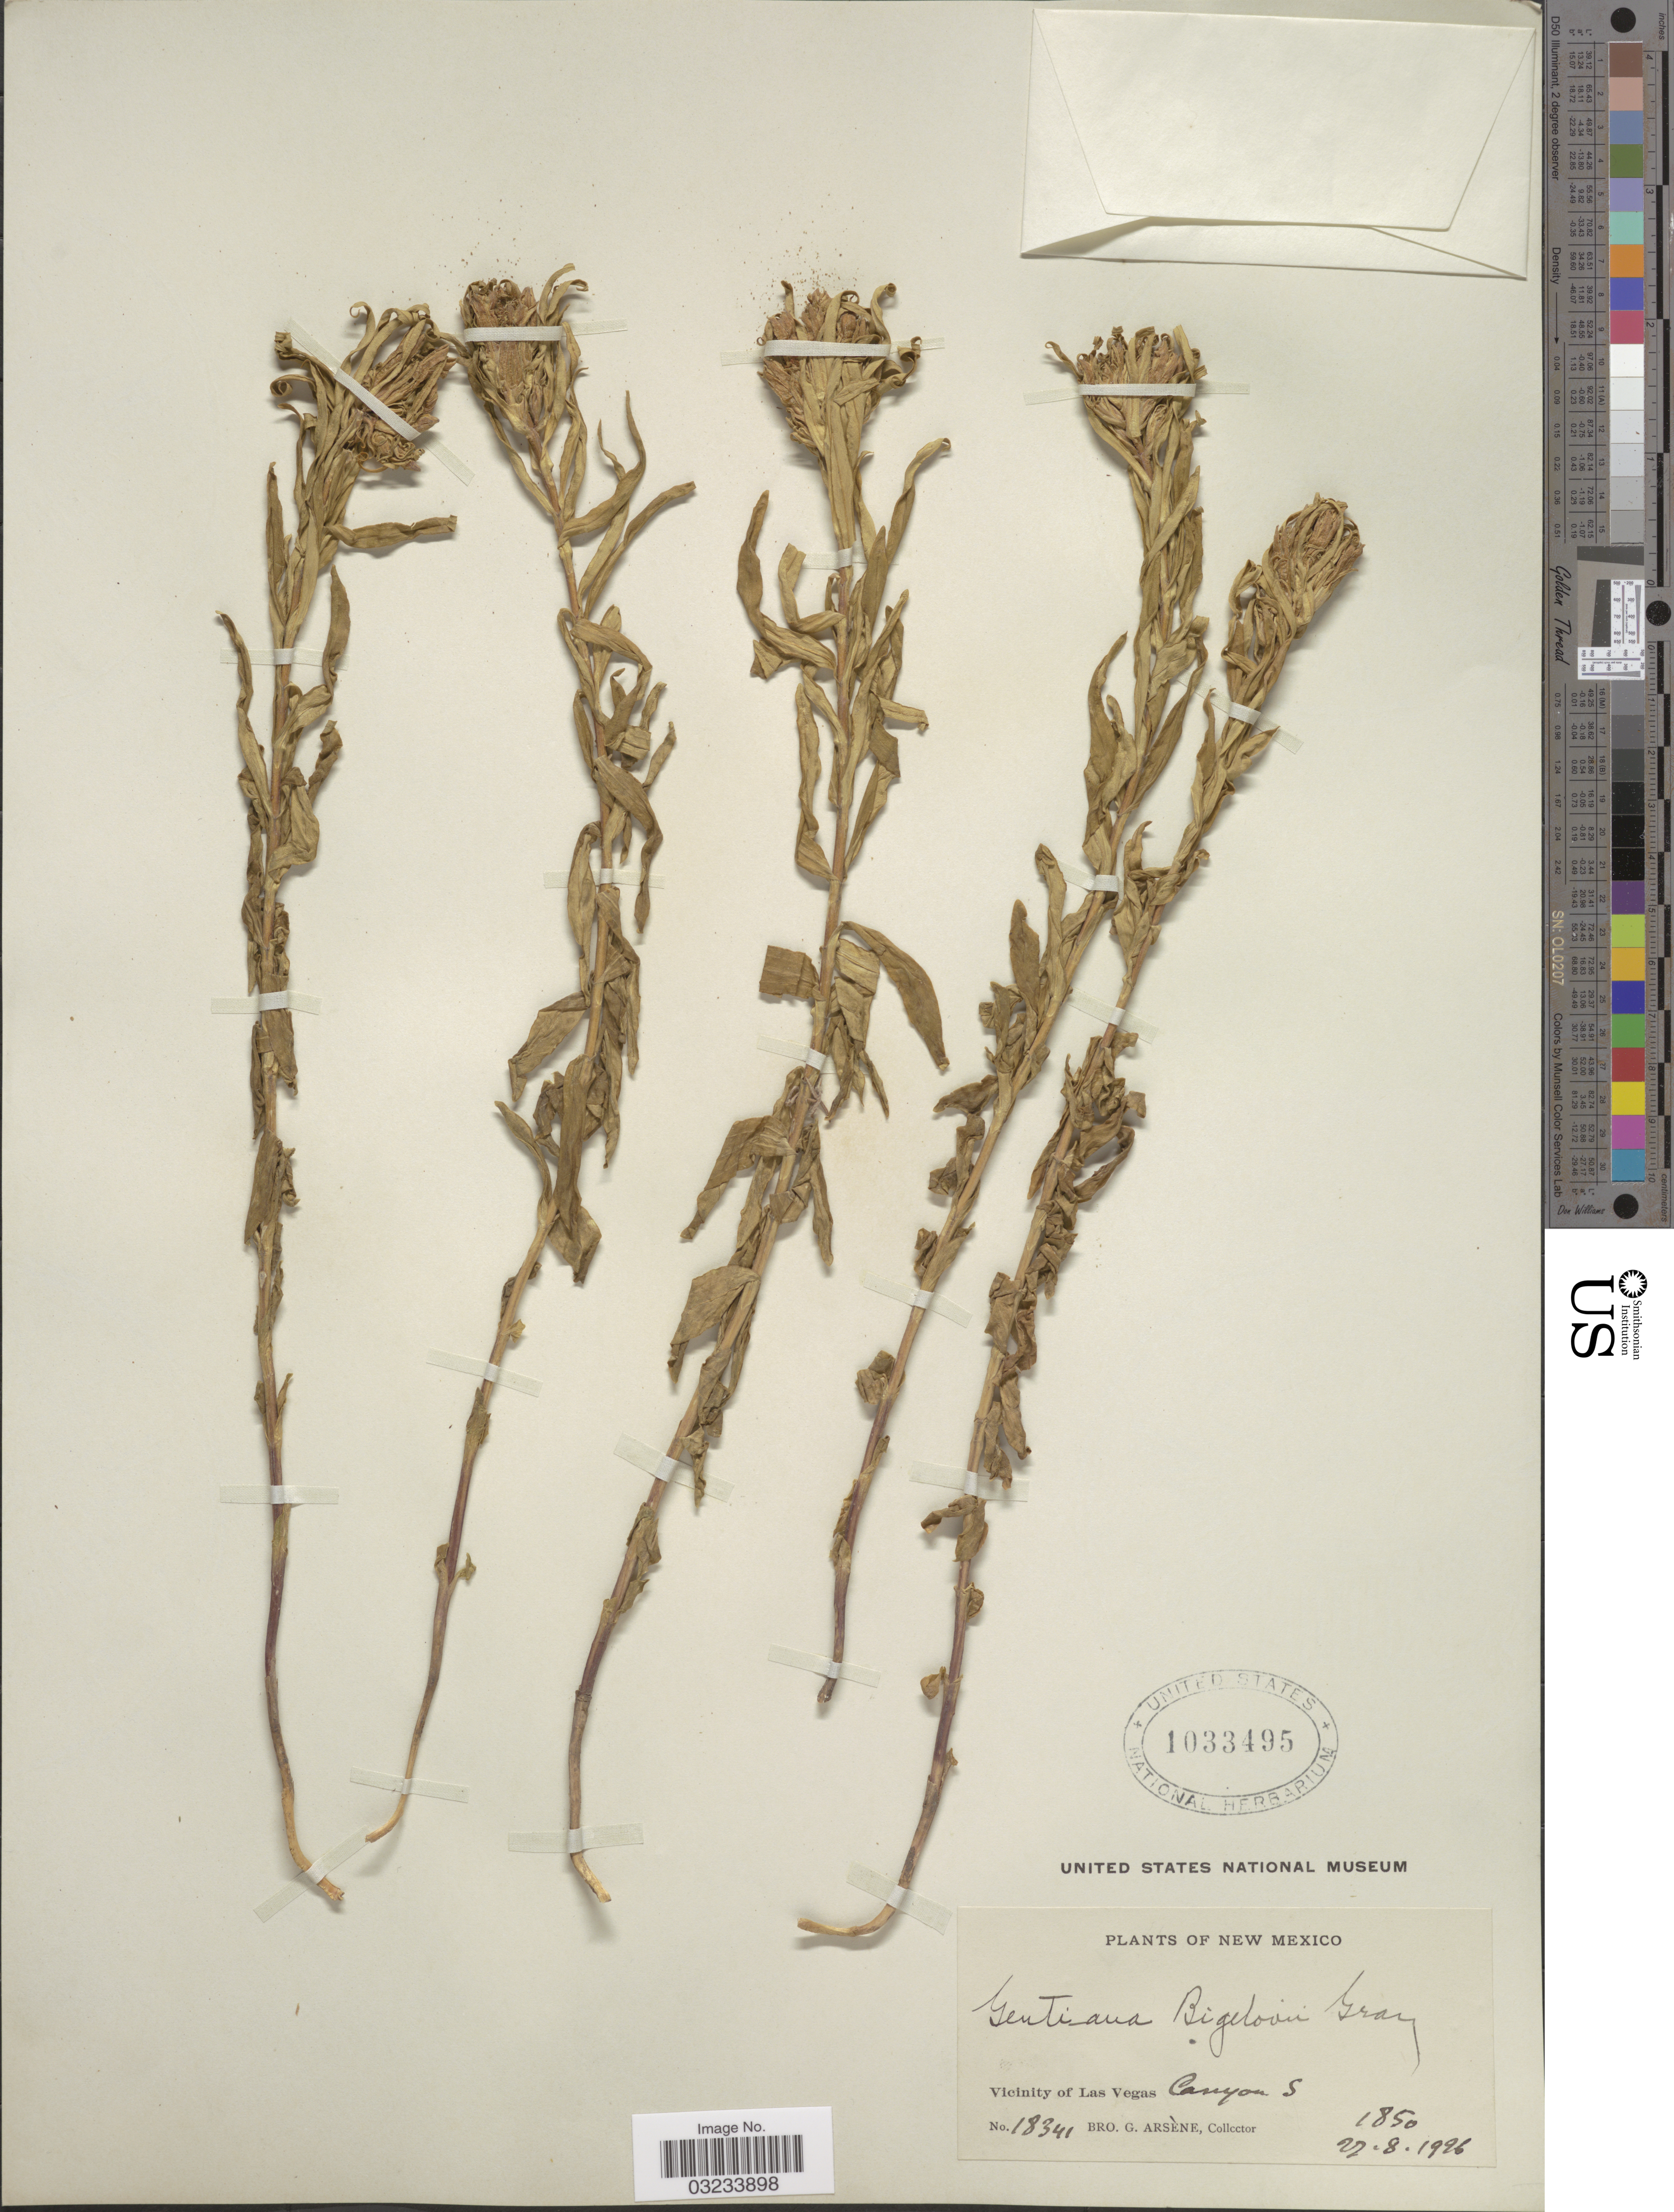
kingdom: Plantae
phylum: Tracheophyta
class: Magnoliopsida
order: Gentianales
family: Gentianaceae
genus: Gentiana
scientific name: Gentiana bigelovii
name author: A. Gray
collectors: Bro. G. Arsène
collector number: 18341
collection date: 1926-08-27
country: United States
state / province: New Mexico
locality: Vicinity of Las Vegas, Canyon S.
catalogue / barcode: US 1033495